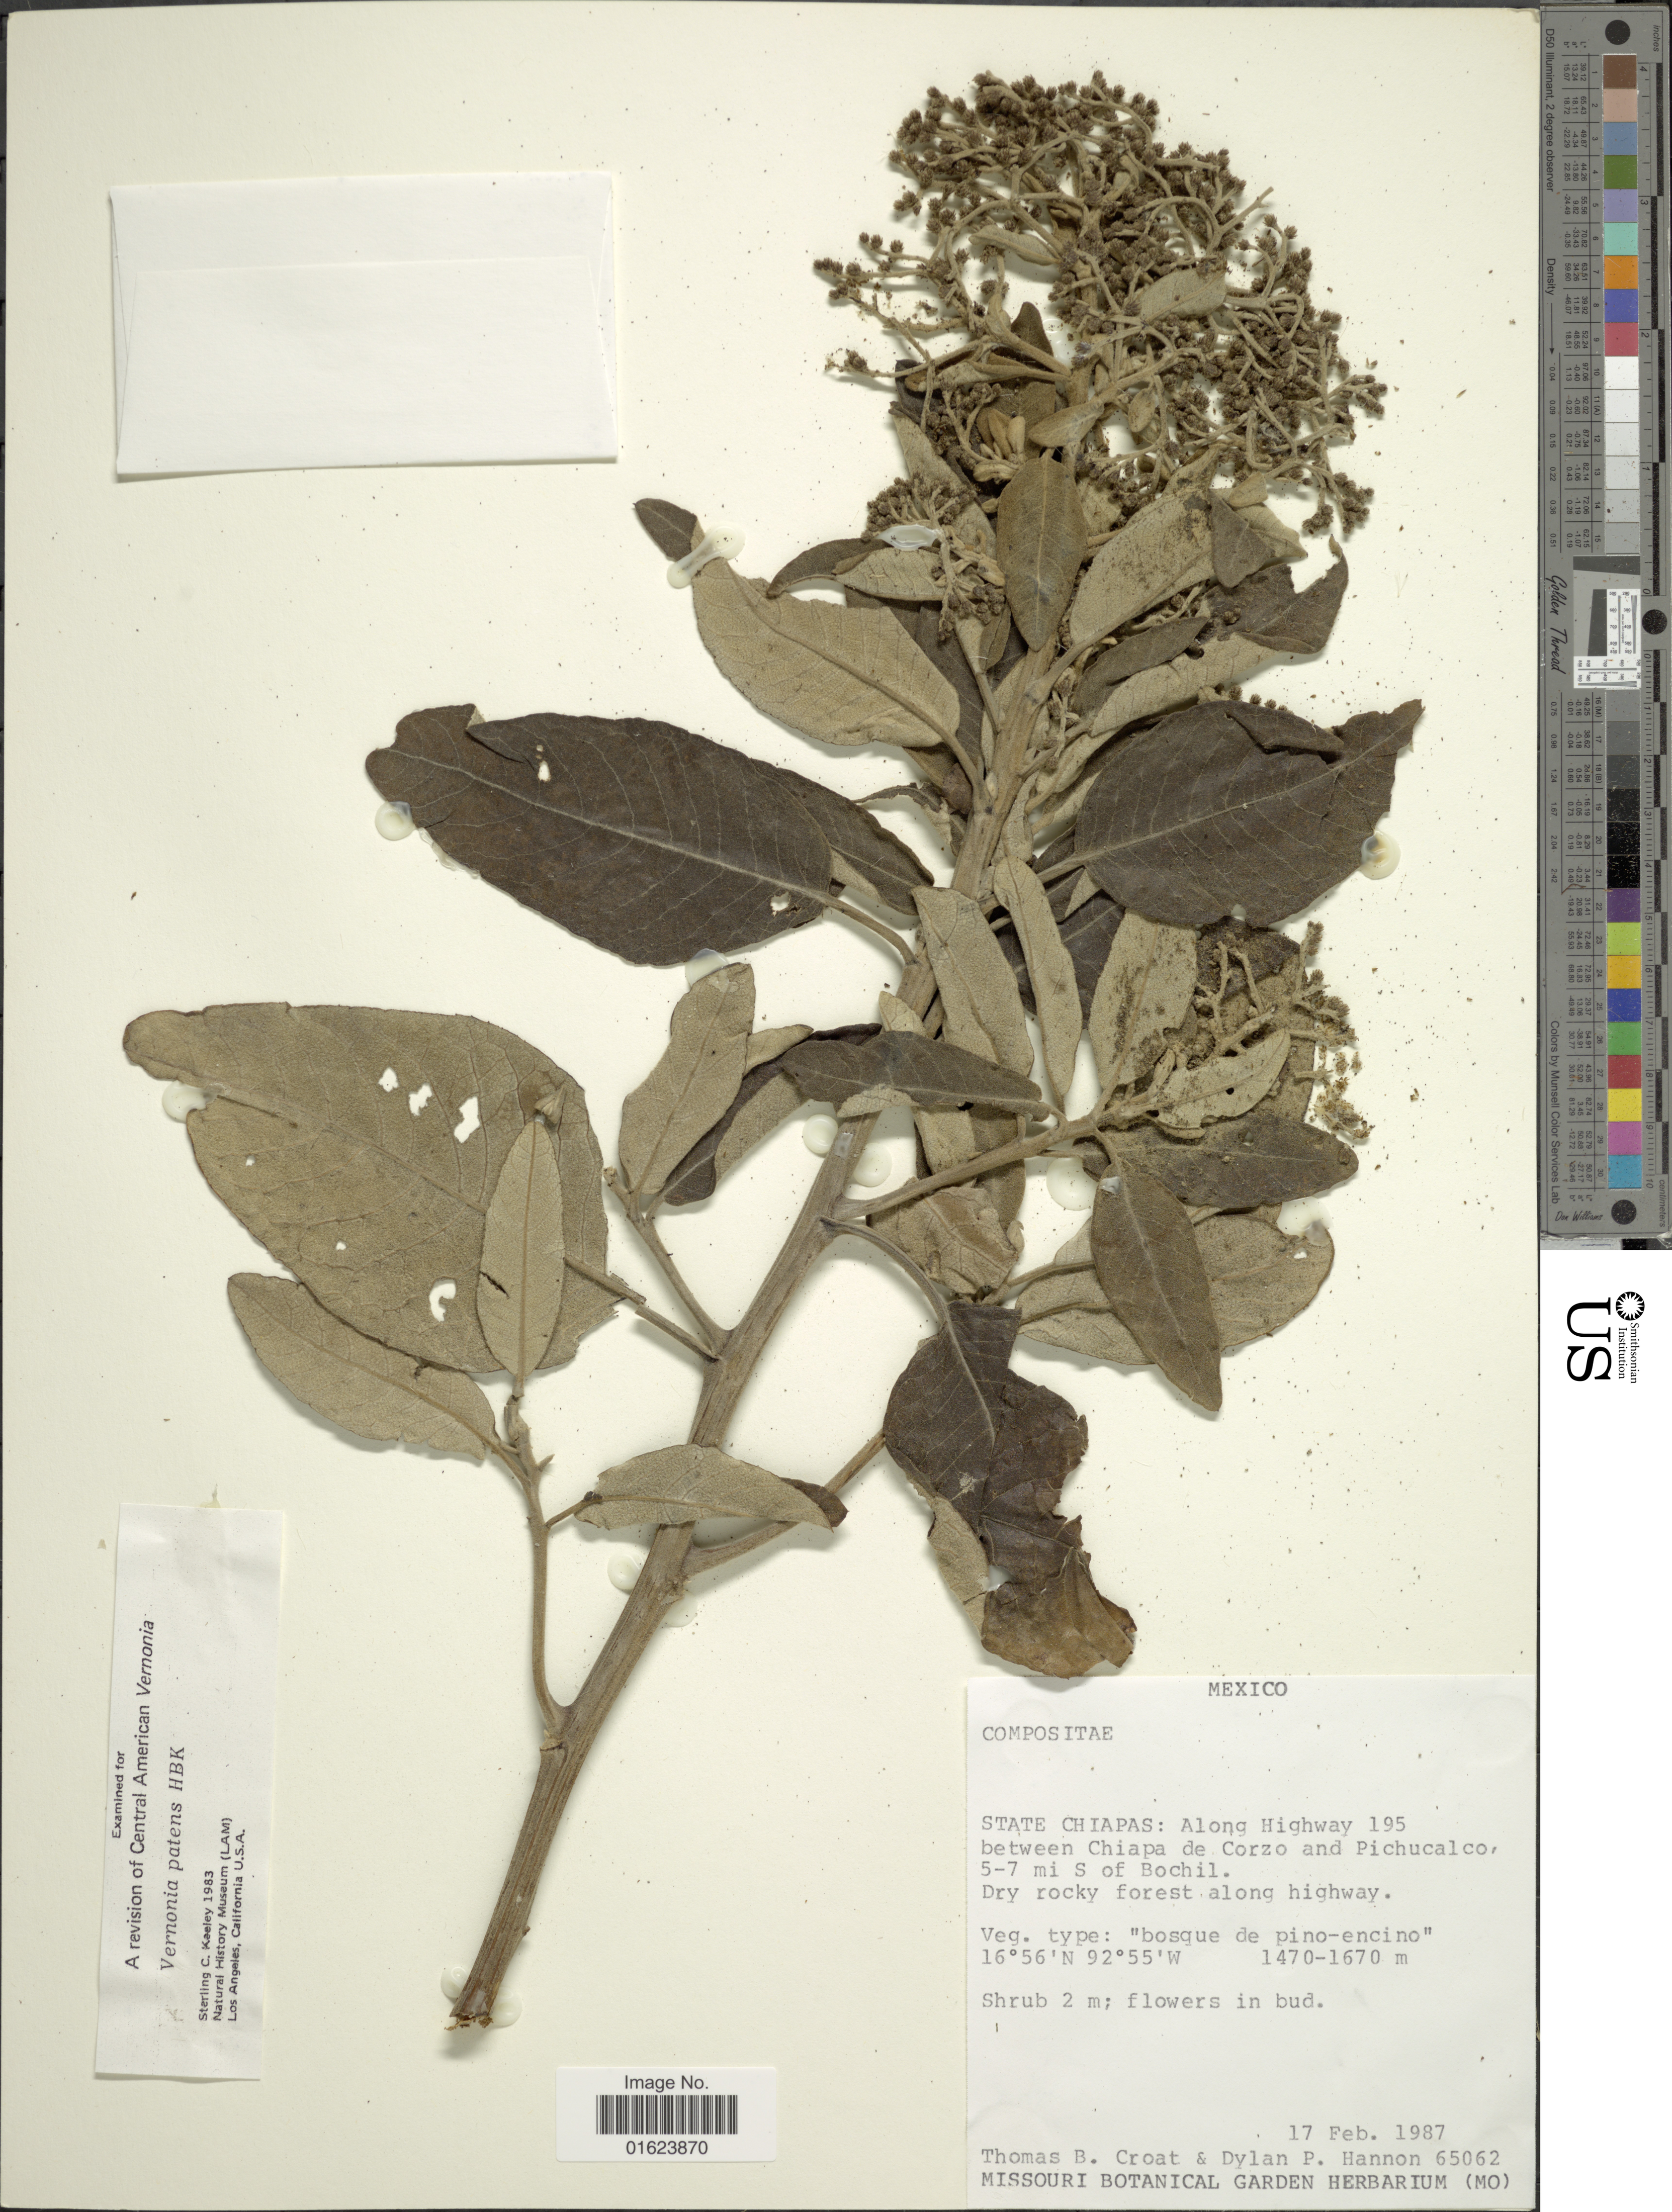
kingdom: Plantae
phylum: Tracheophyta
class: Magnoliopsida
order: Asterales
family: Asteraceae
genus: Vernonanthura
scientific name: Vernonanthura deppeana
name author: (Less.) H. Rob.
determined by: Renon, Polla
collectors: T. B. Croat & D. Hannon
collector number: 65062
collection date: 1987-02-17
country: Mexico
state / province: Chiapas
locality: along Highway 195 between Chiapa de Corzo and Pichucalco, 5-7 mi S of Bochil.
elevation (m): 1470